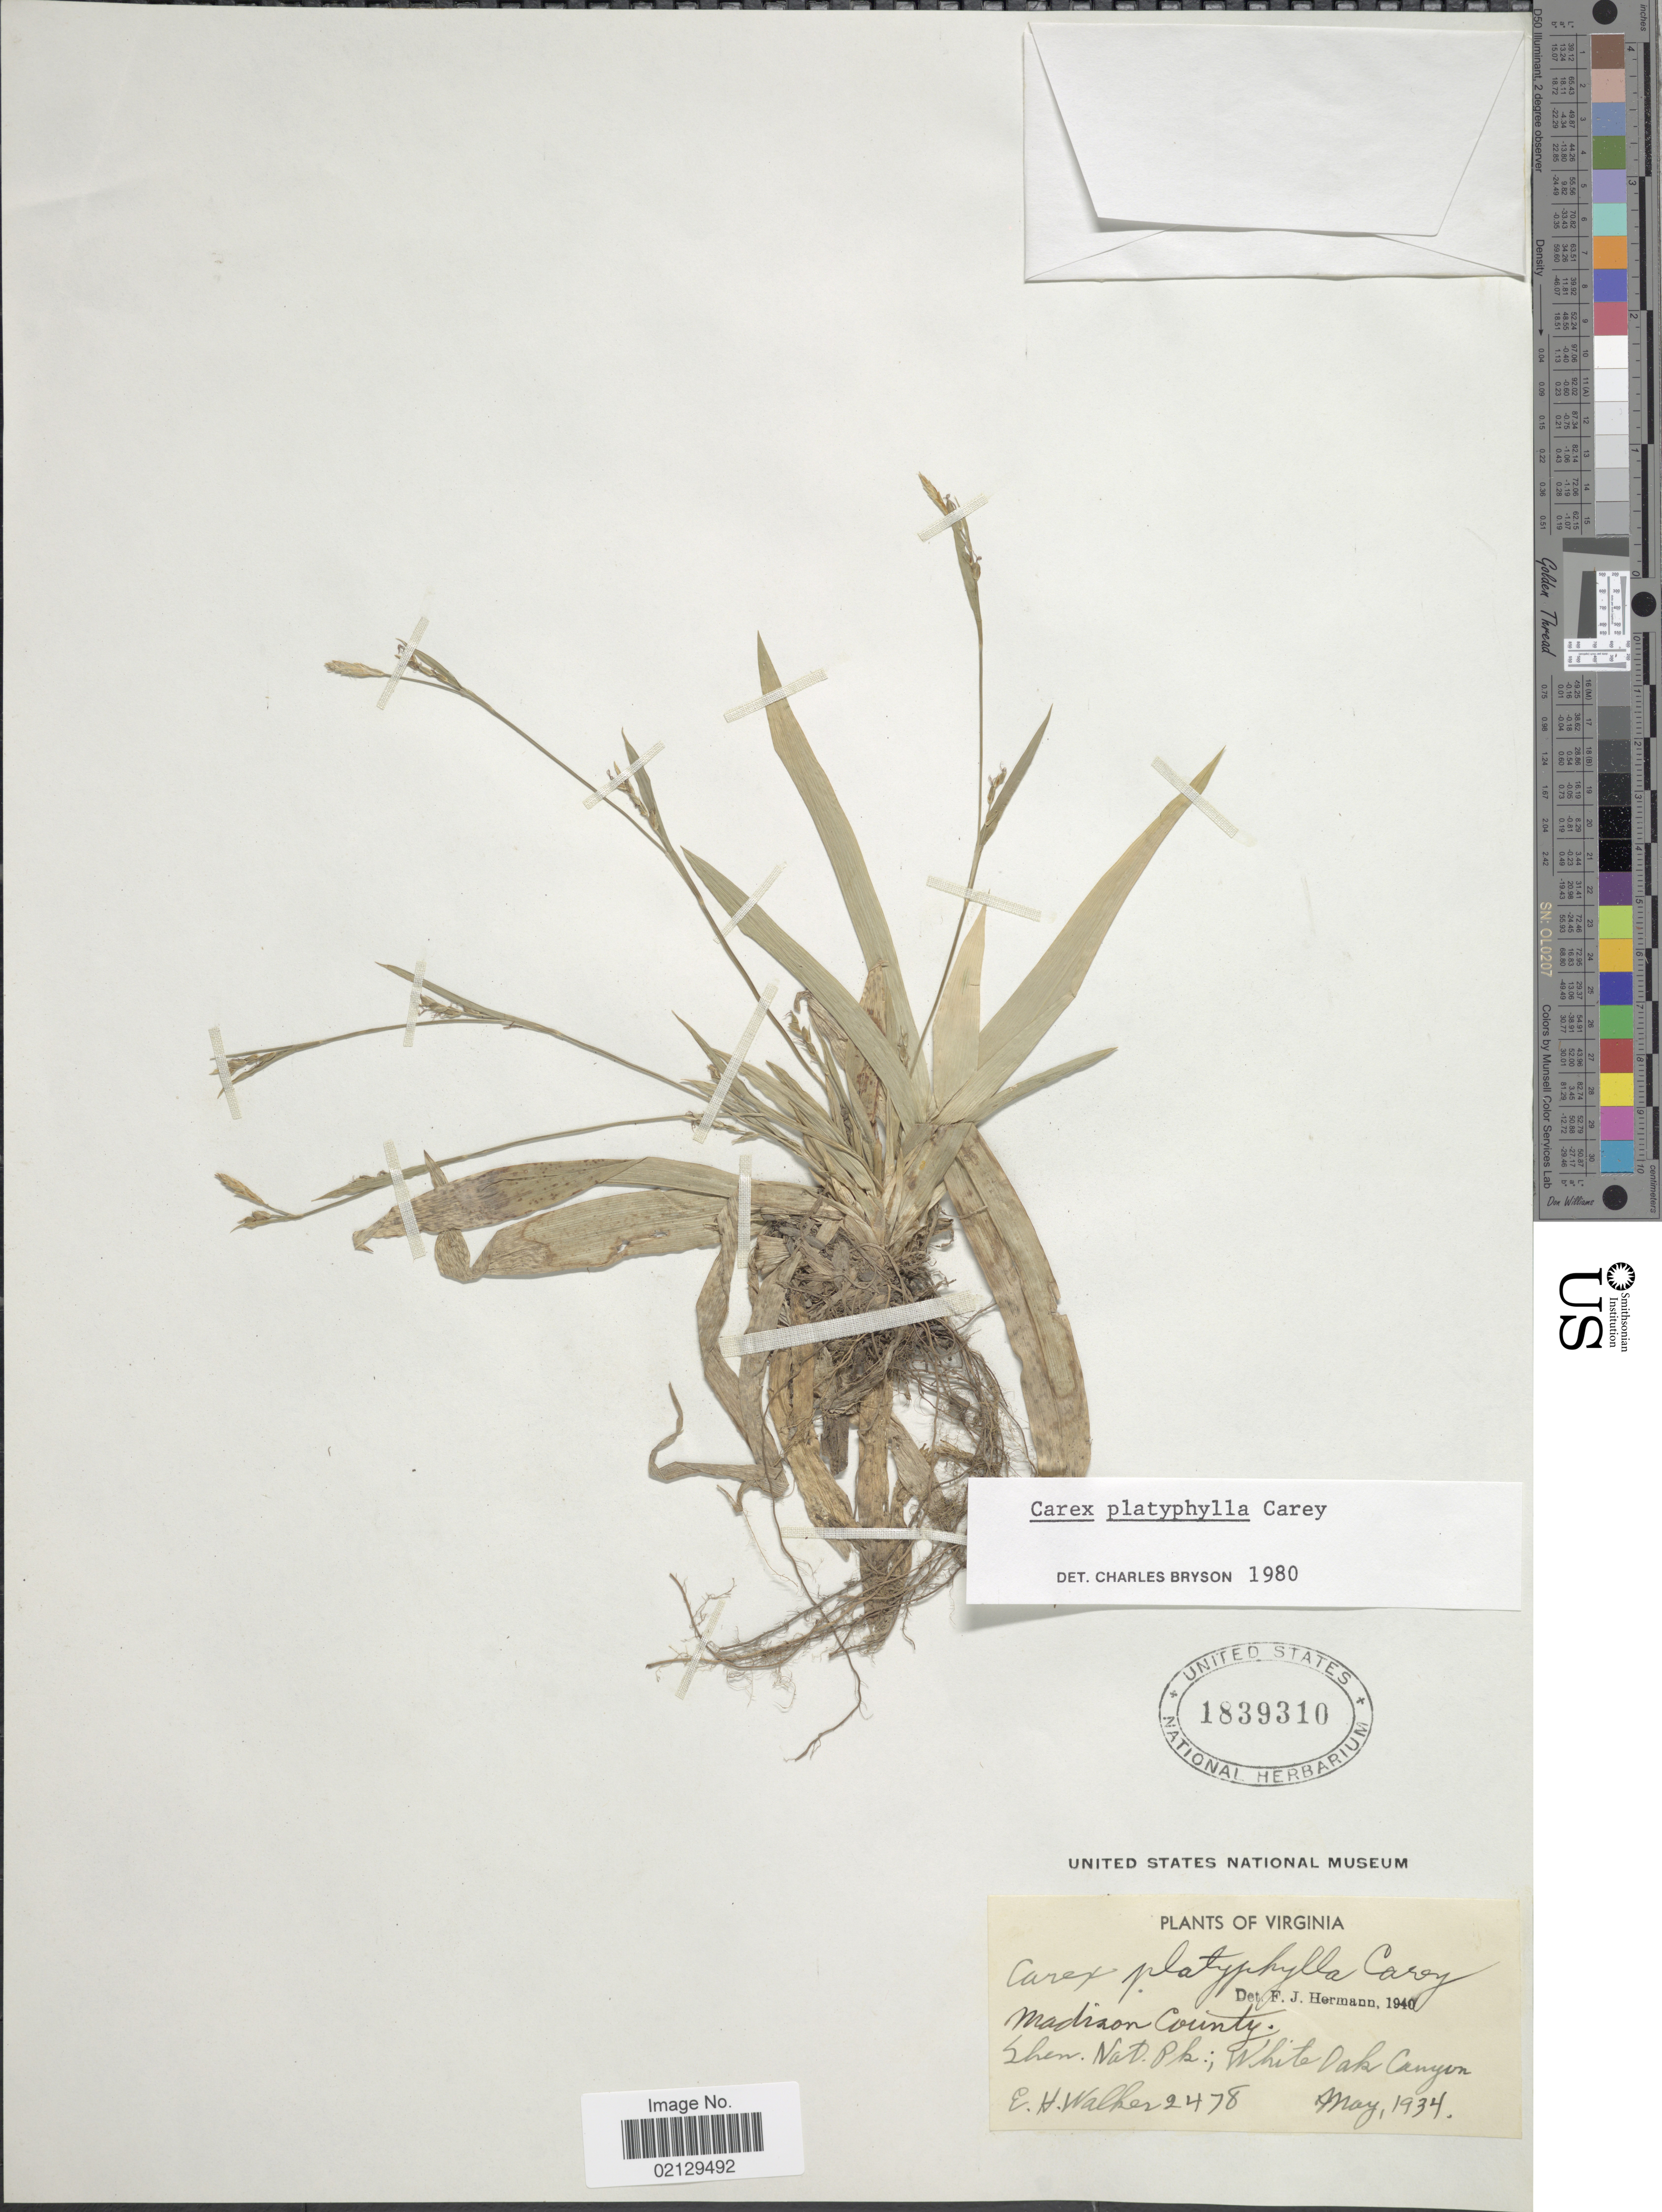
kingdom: Plantae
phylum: Tracheophyta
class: Liliopsida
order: Poales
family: Cyperaceae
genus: Carex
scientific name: Carex platyphylla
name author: J. Carey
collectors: E. H. Walker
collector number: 2478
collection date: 1934-05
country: United States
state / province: Virginia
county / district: Madison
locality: Shen. Nat. Pk., White Oak Canyon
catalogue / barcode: US 1839310